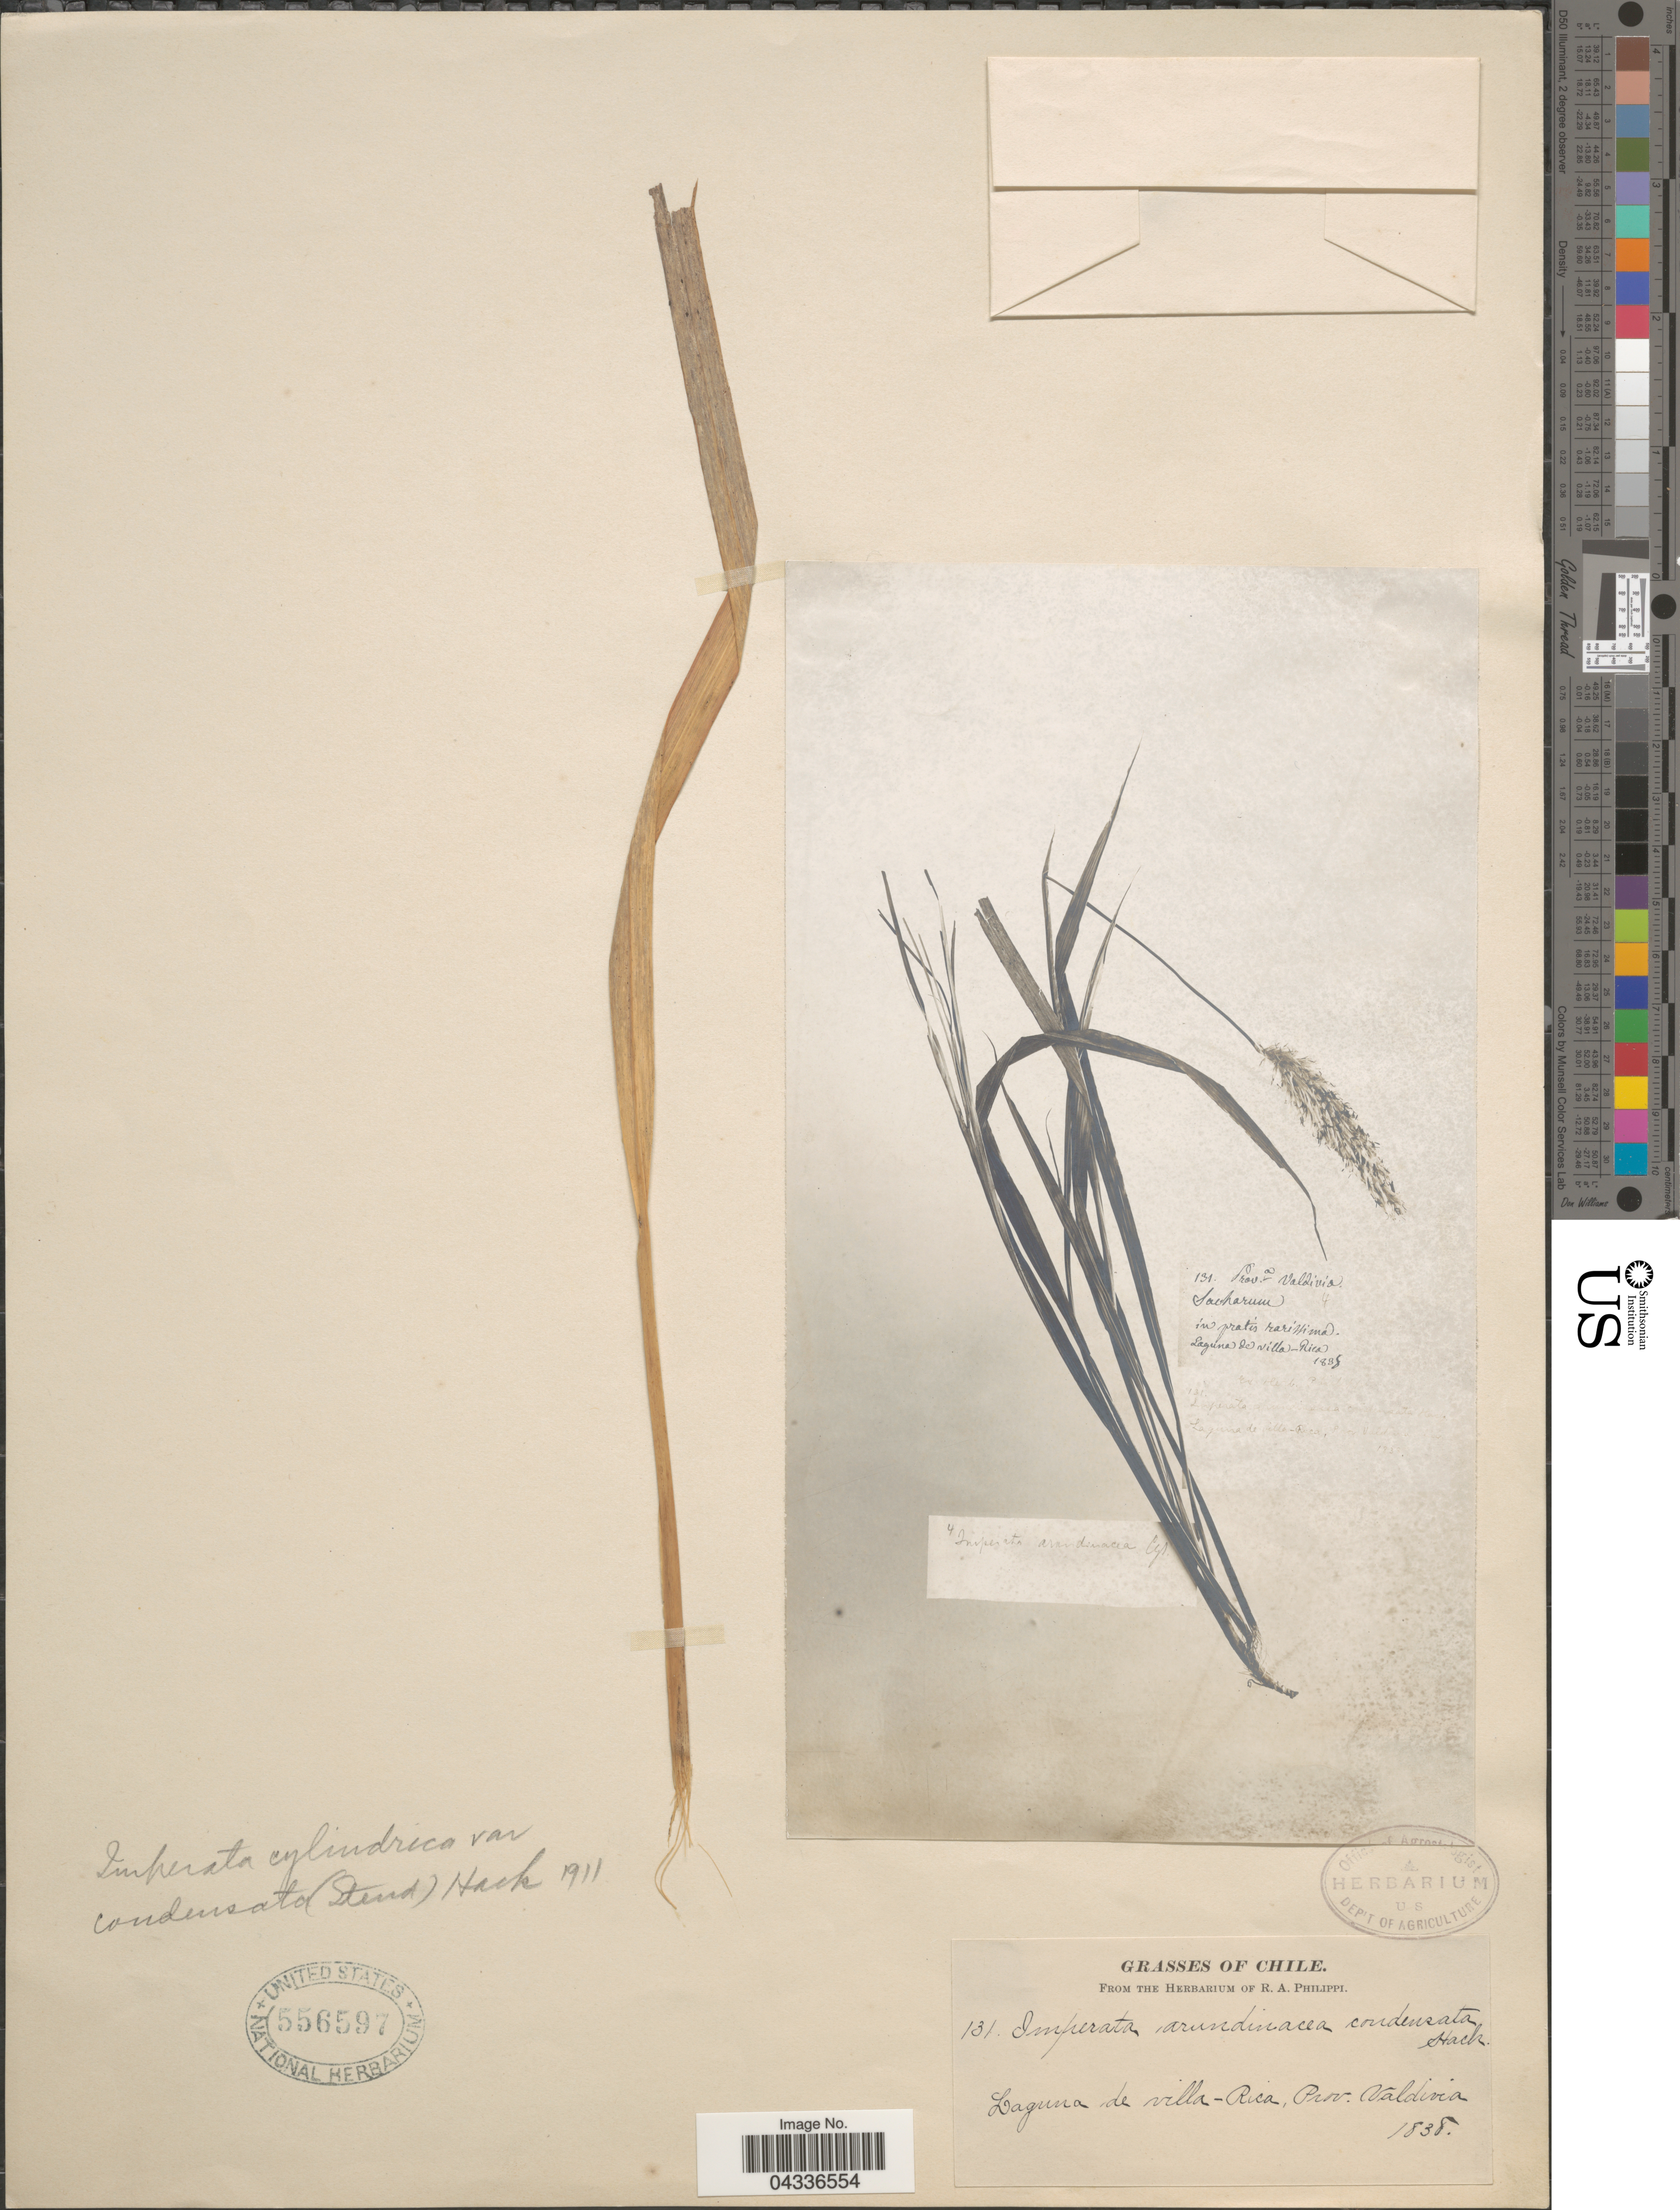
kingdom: Plantae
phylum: Tracheophyta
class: Liliopsida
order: Poales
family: Poaceae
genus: Imperata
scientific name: Imperata cylindrica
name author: (L.) P. Beauv.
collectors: ex. herb. R.A. Philippi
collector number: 131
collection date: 1838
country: Chile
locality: Laguna de villa-Rica, Prov. Valdivia.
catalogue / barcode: US 556597